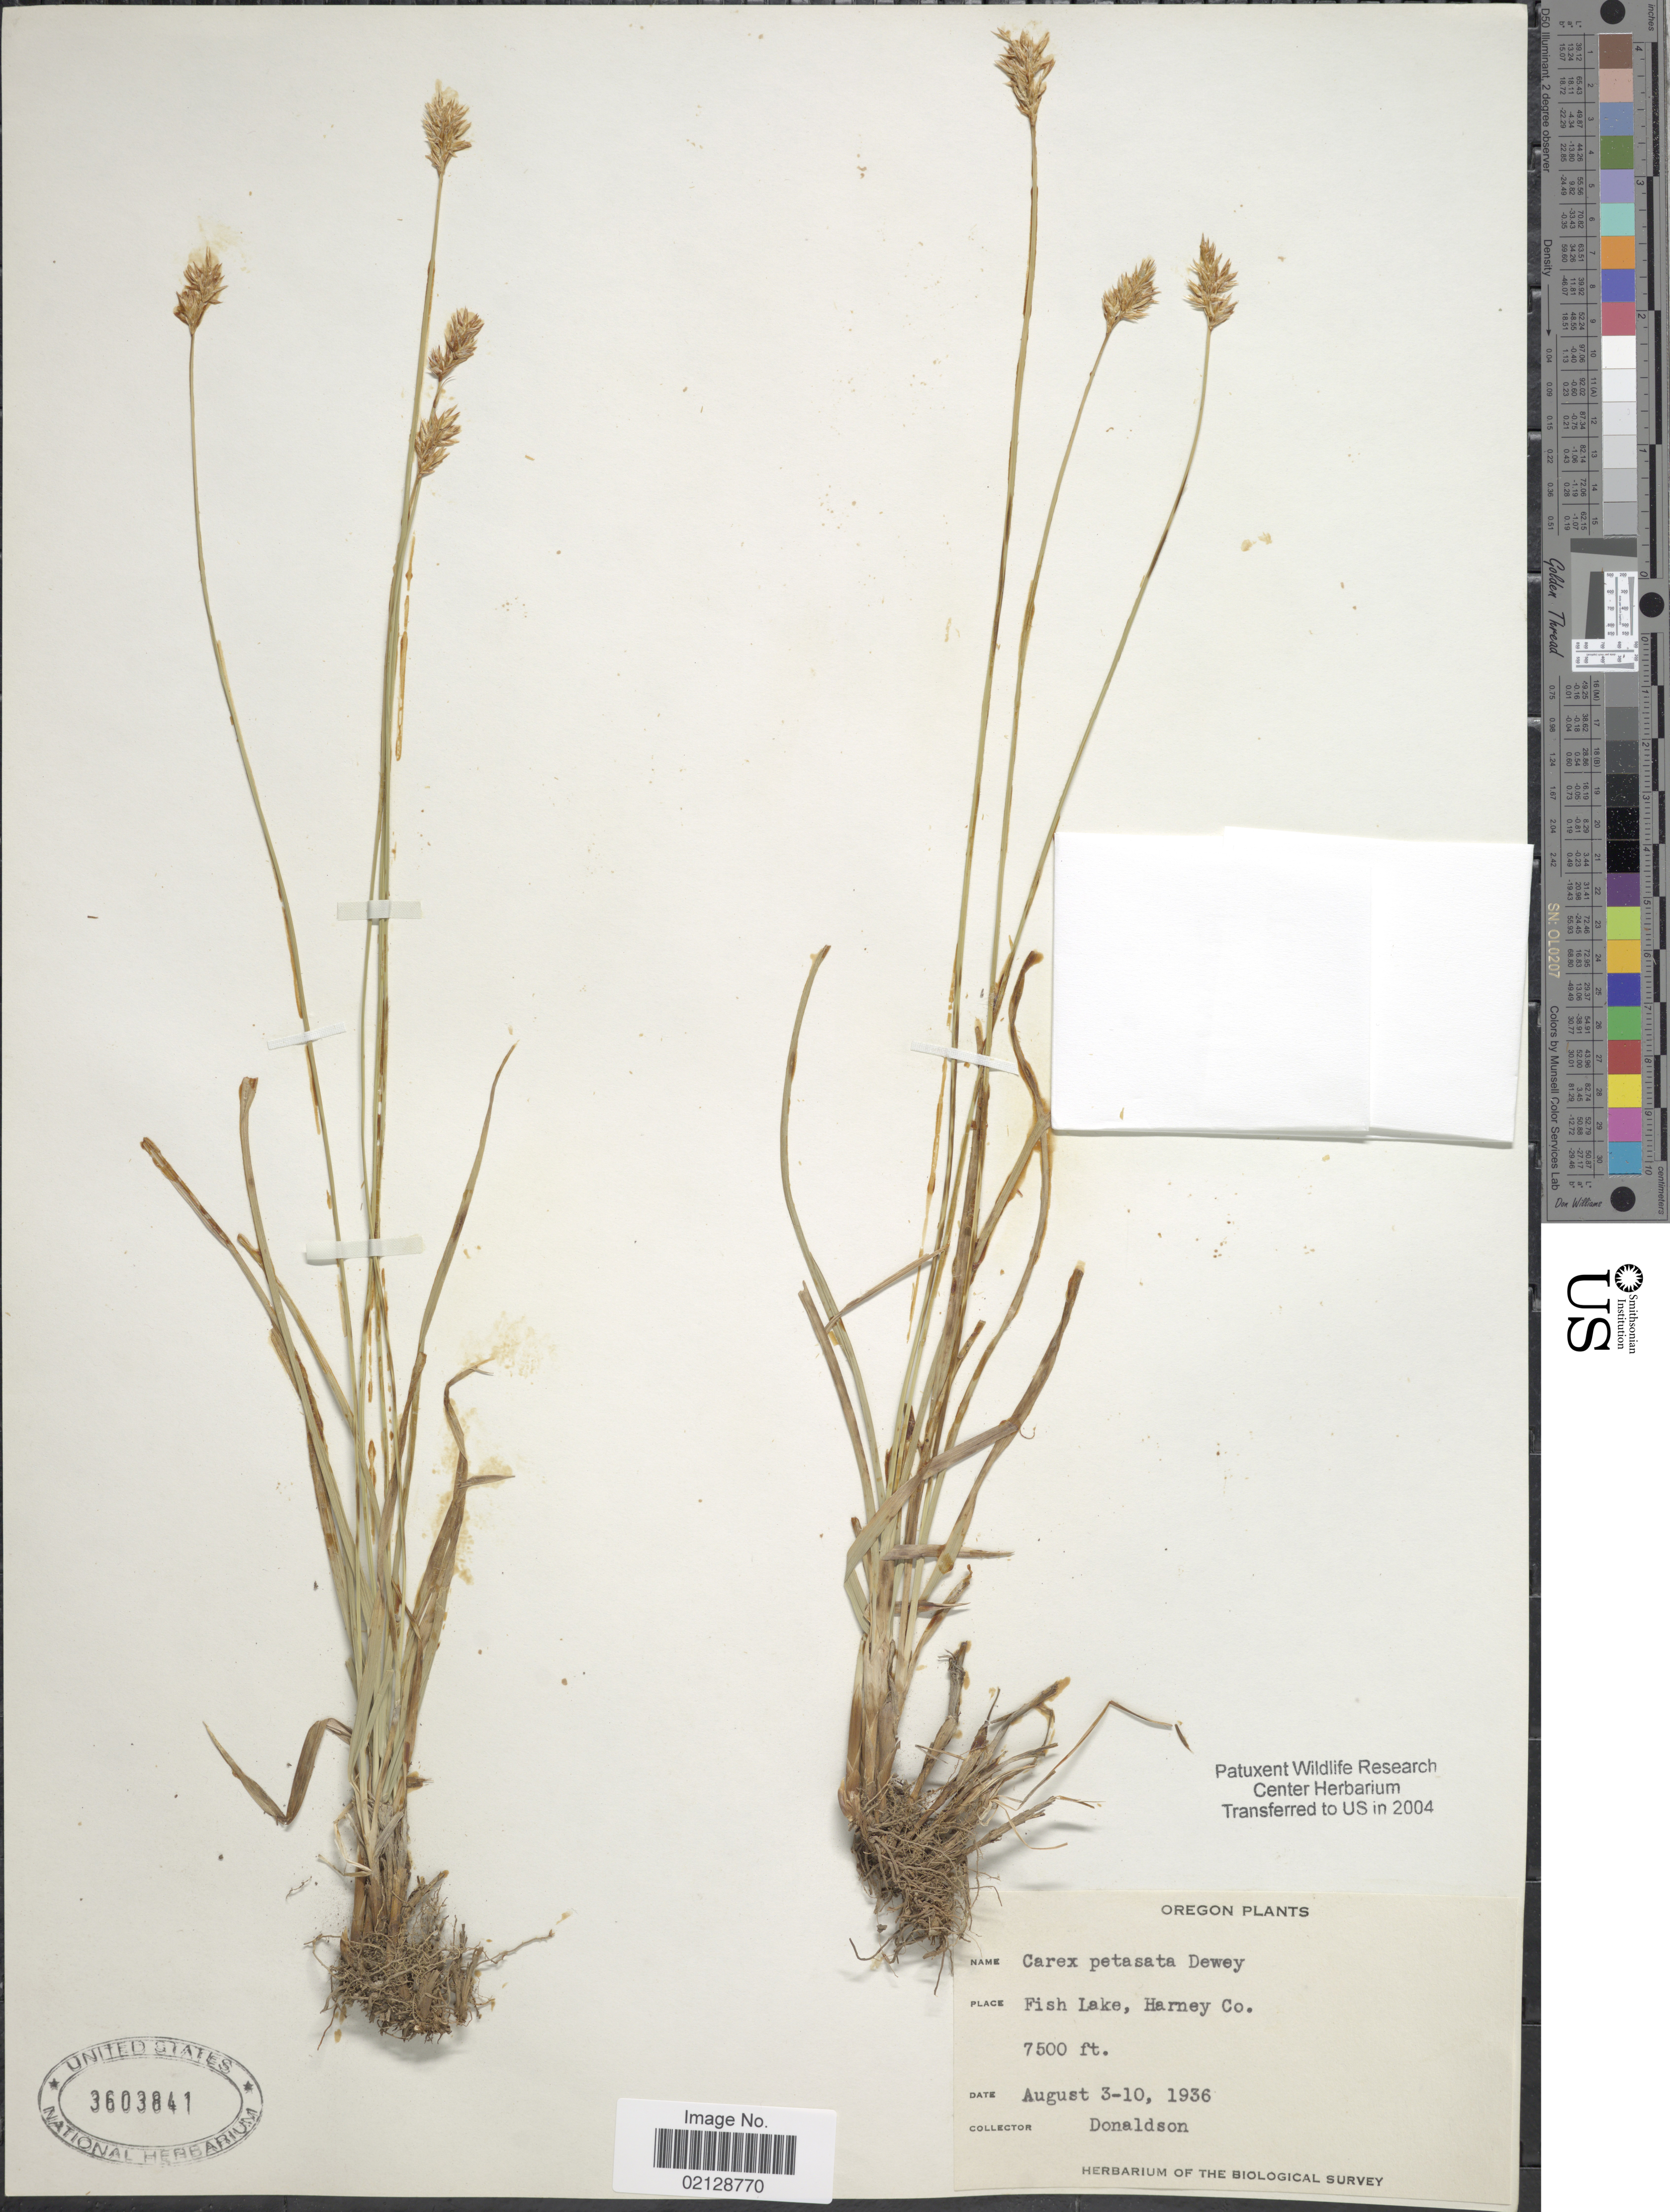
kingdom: Plantae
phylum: Tracheophyta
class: Liliopsida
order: Poales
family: Cyperaceae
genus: Carex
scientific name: Carex petasata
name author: Dewey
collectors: -. Donaldson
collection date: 1936-08-03/1936-08-10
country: United States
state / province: Oregon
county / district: Harney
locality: Fish Lake, Harney Co.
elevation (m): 2286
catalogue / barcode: US 3603841